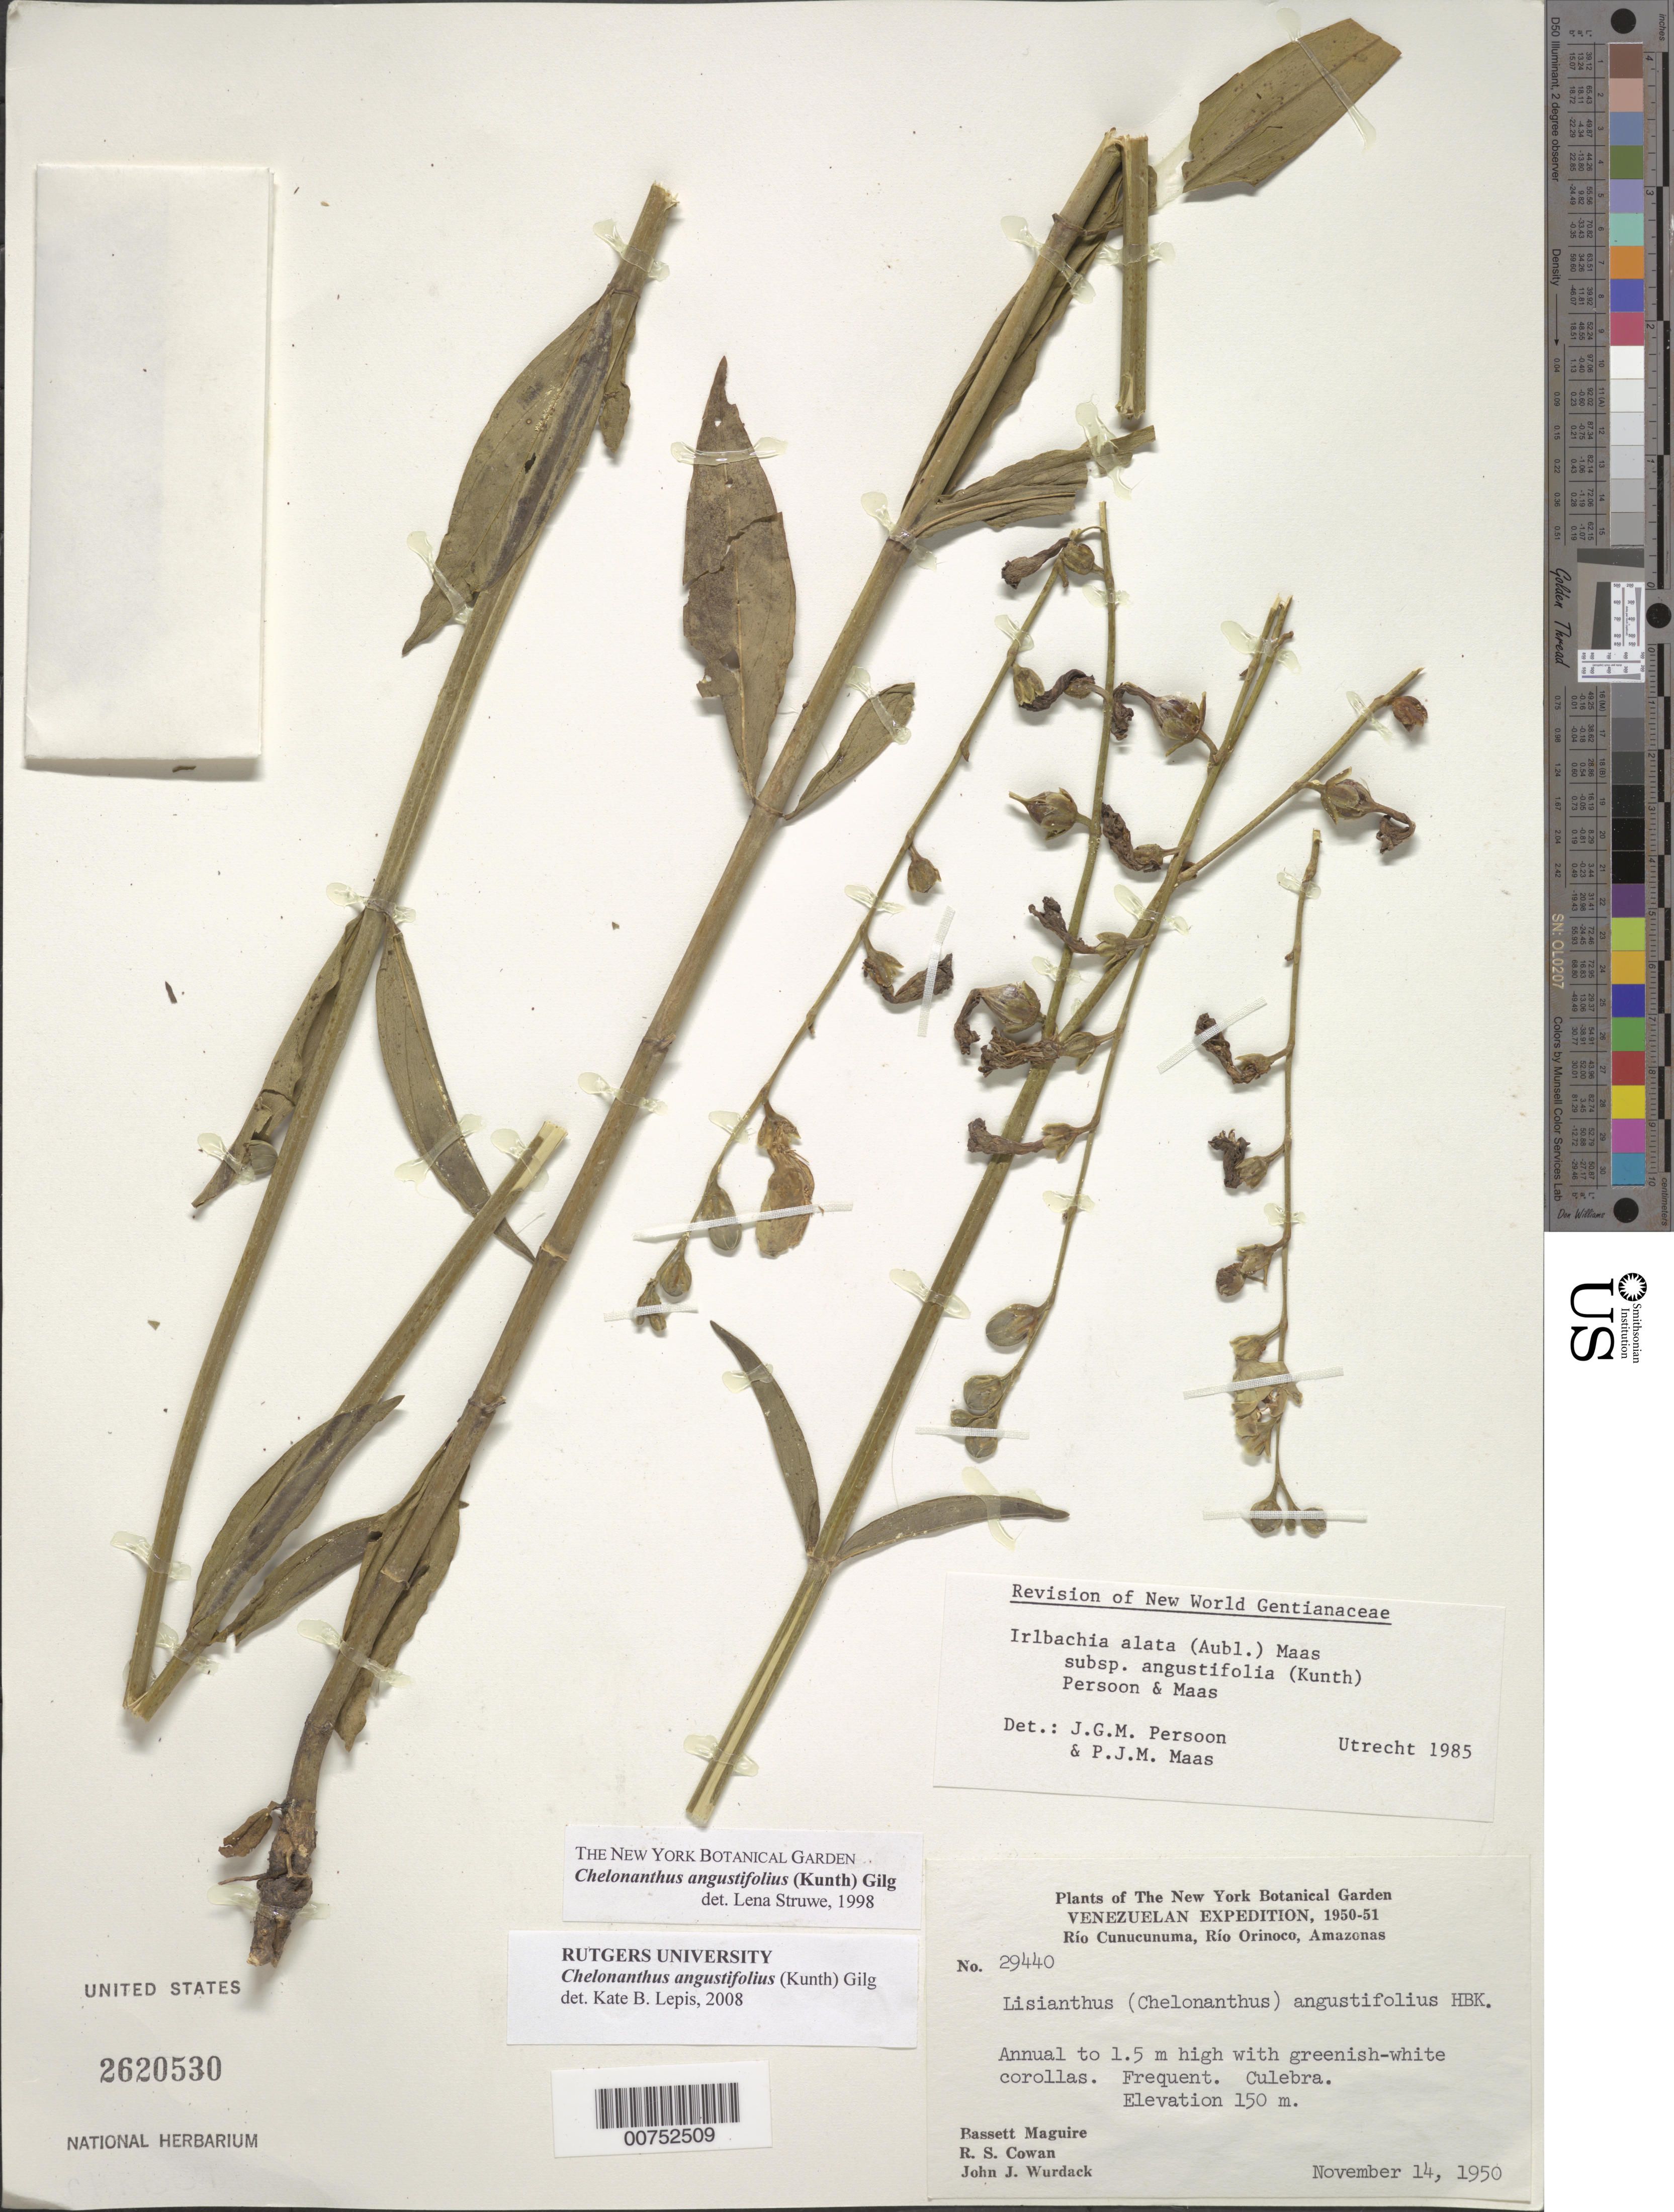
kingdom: Plantae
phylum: Tracheophyta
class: Magnoliopsida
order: Gentianales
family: Gentianaceae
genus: Chelonanthus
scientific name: Chelonanthus angustifolius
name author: (Kunth) Gilg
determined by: Struwe, L.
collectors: B. Maguire, R. S. Cowan & J. J. Wurdack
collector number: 29440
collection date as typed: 14-Nov-50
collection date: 1950-11-14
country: Venezuela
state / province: Amazonas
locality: Río Cunucunuma, Río Orinoco, Culebra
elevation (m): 150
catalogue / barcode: US 2620530